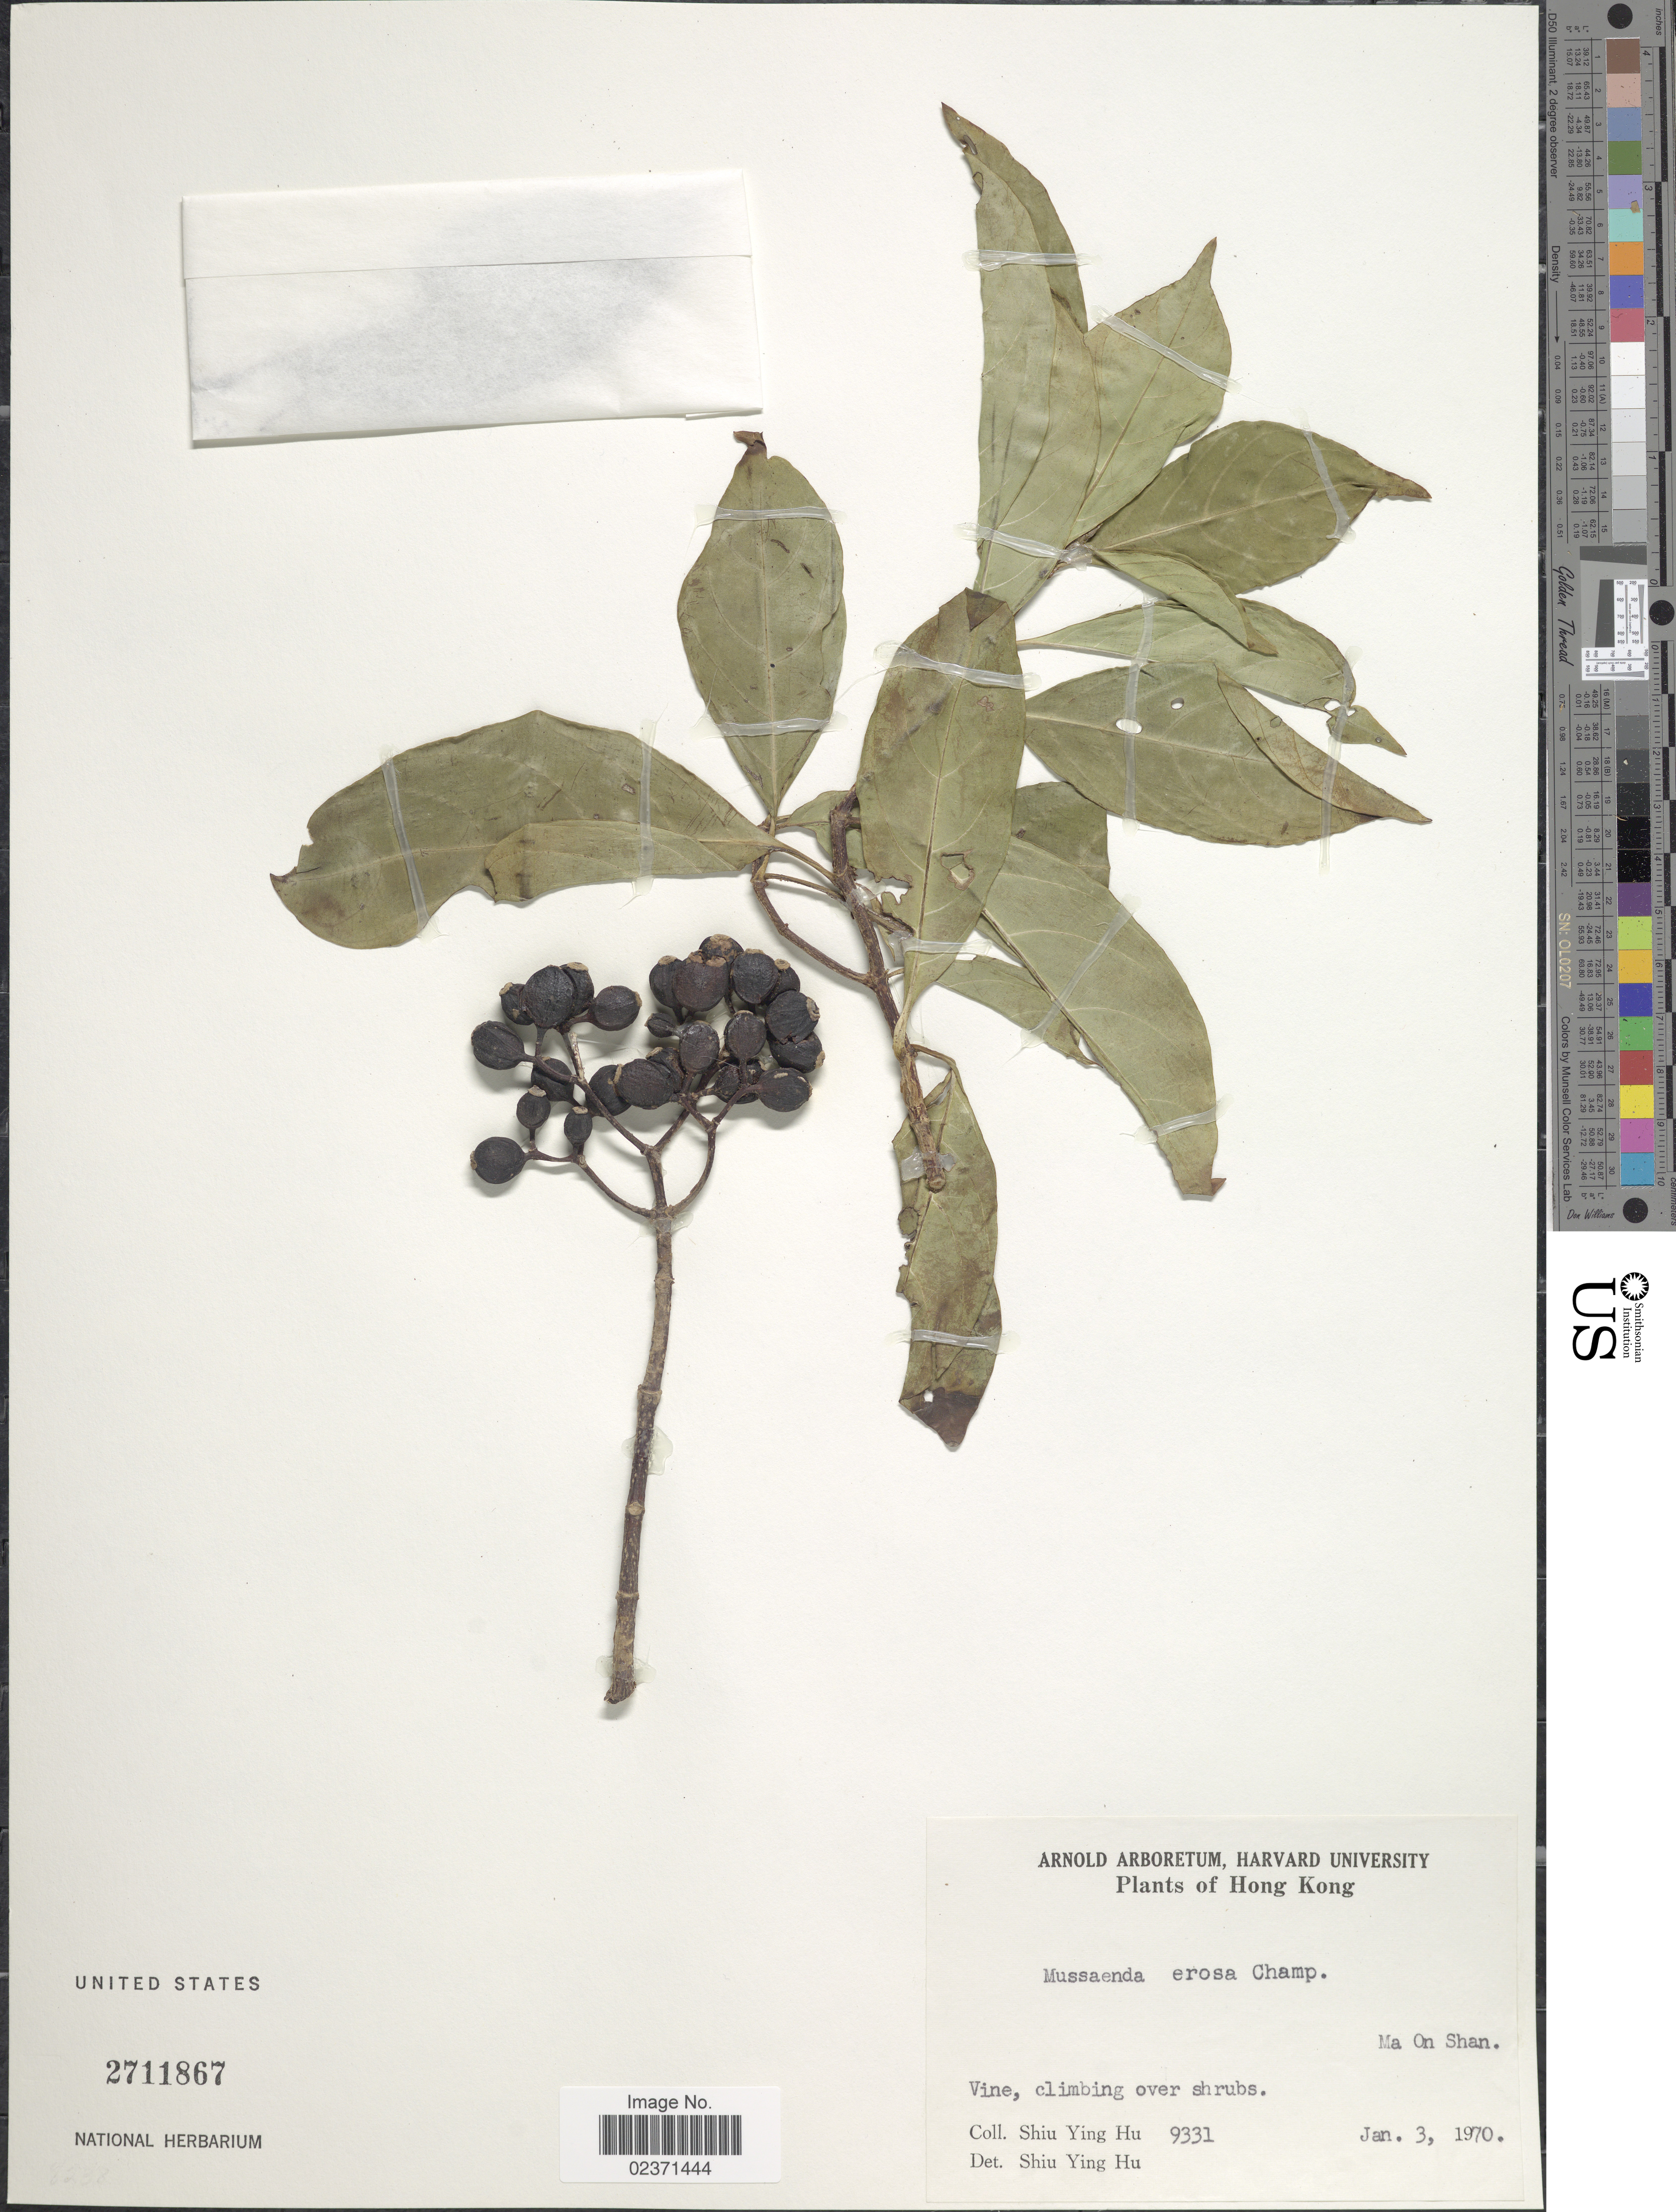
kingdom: Plantae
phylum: Tracheophyta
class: Magnoliopsida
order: Gentianales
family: Rubiaceae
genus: Mussaenda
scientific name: Mussaenda erosa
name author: Champ. ex Benth.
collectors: S. Y. Hu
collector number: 9331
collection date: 1970-01-03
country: China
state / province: Hong Kong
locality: Ma On Shan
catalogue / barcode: US 2711867